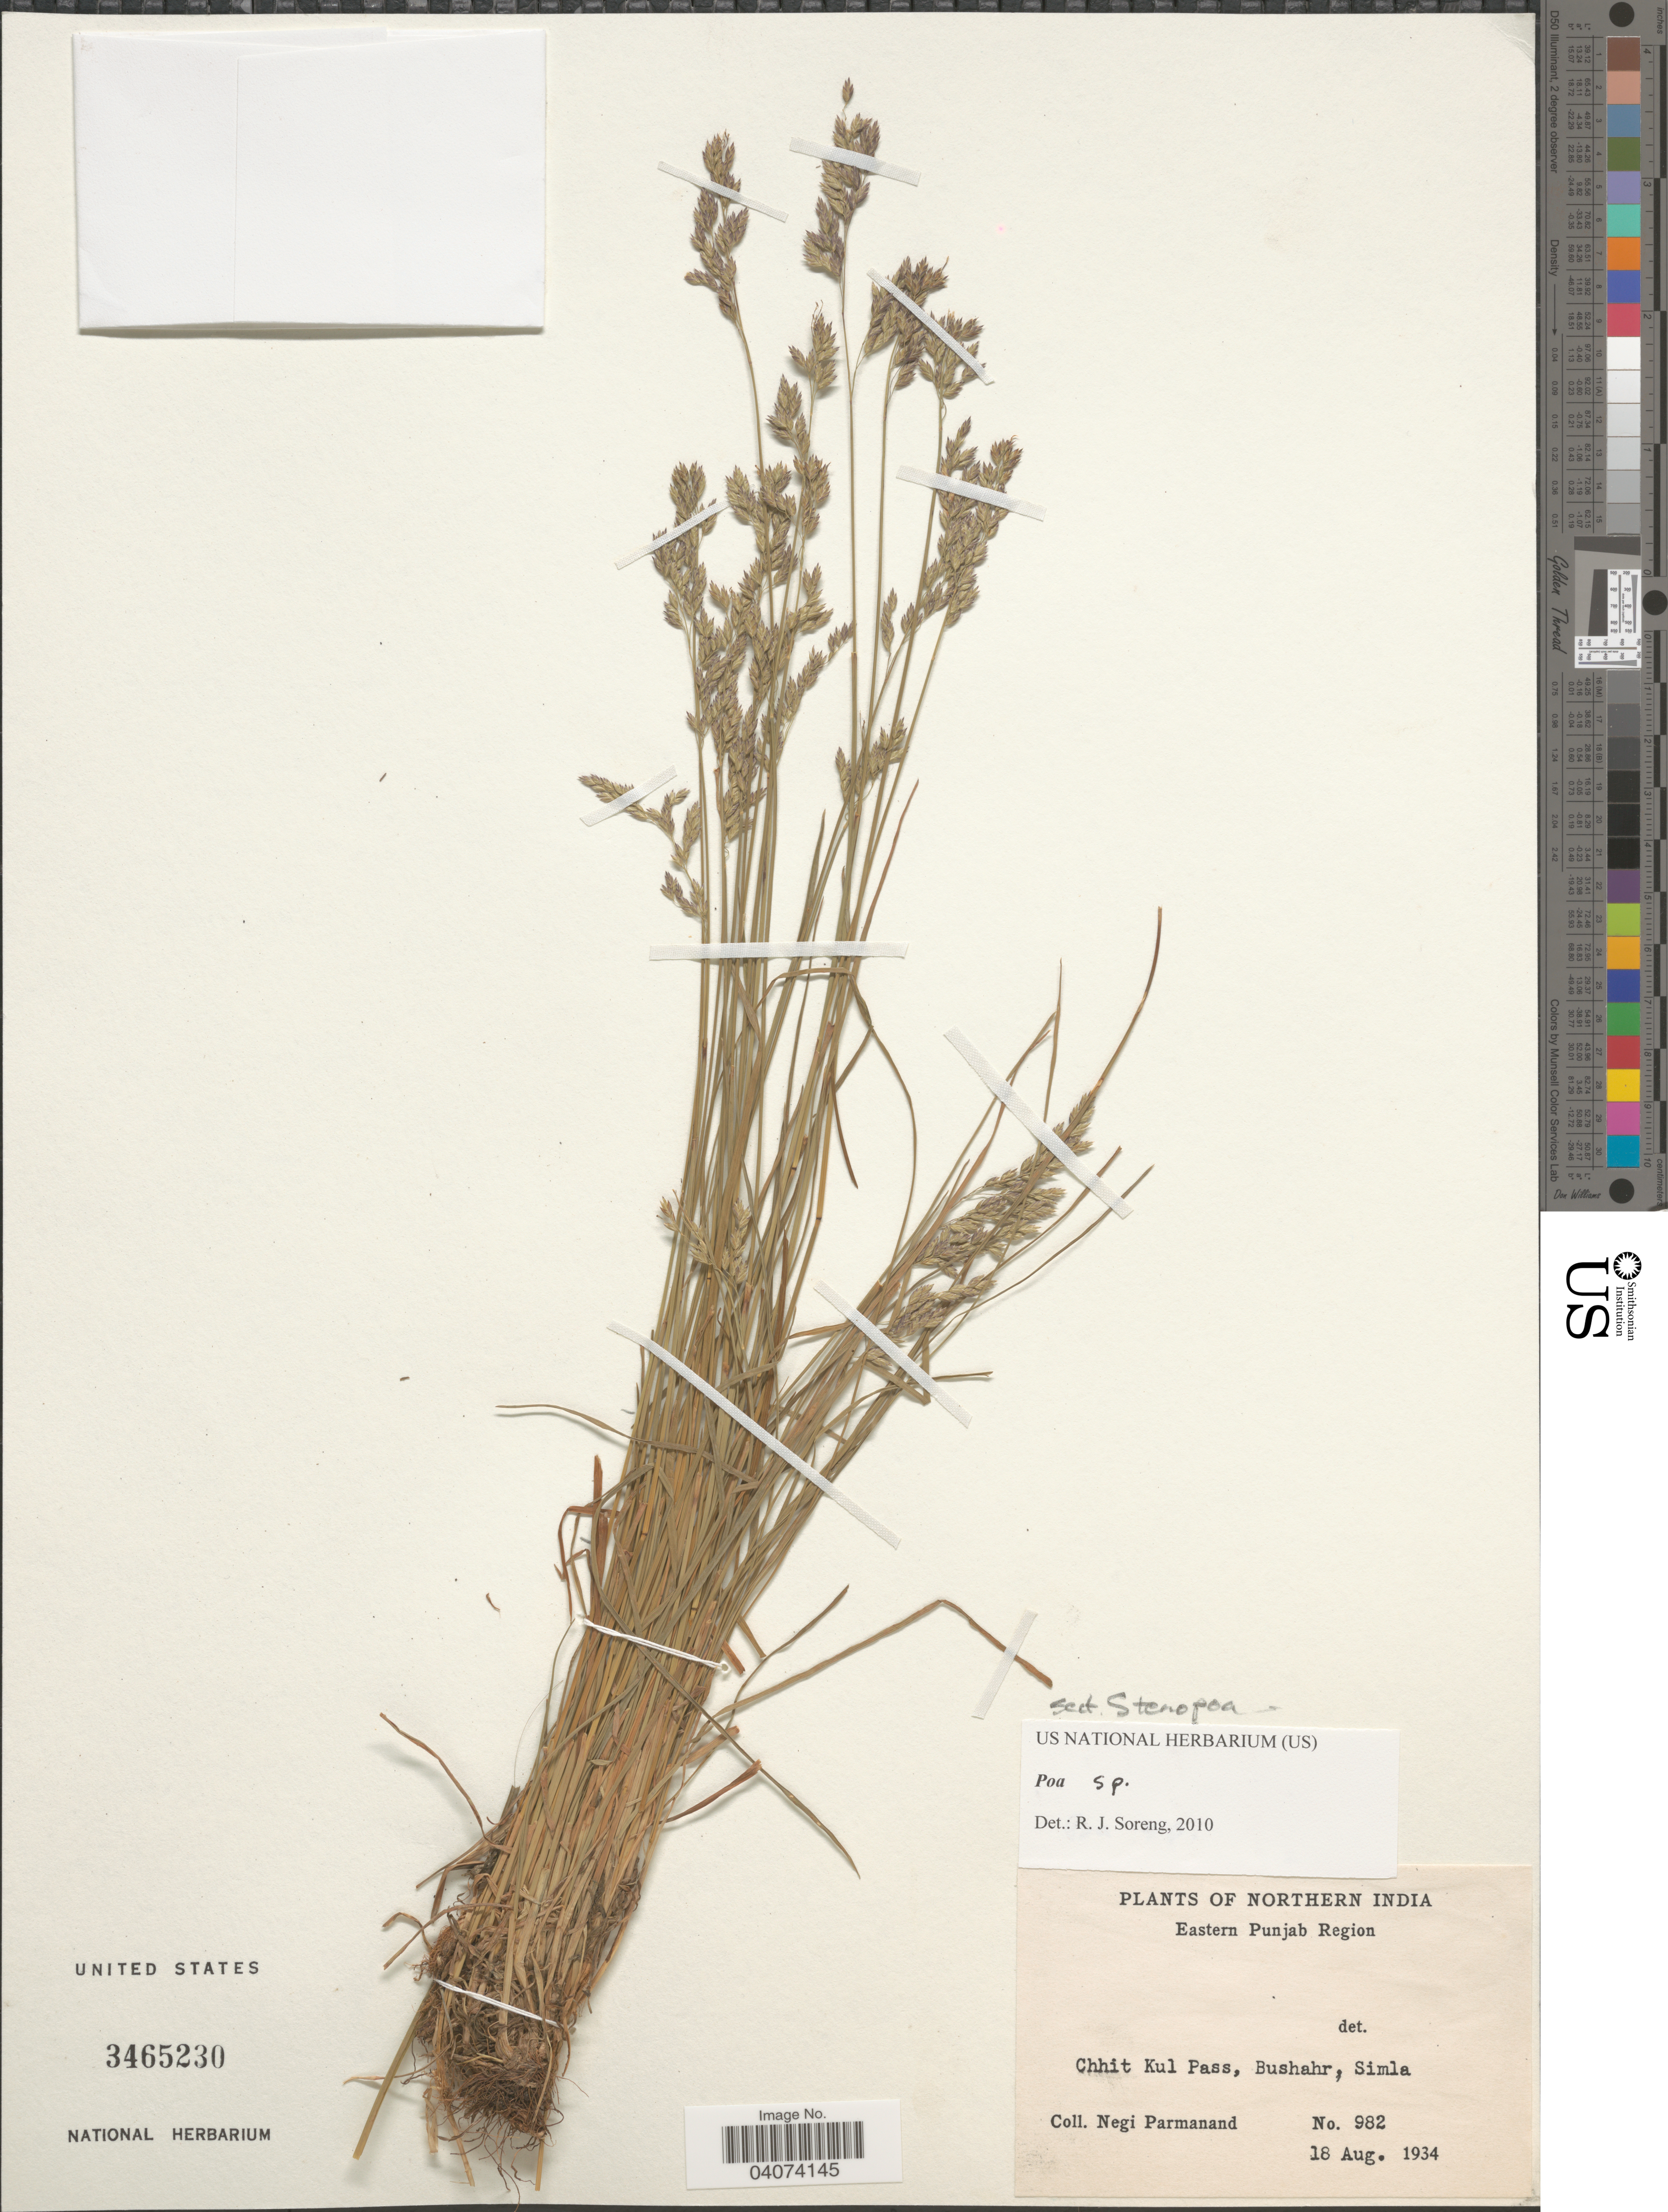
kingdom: Plantae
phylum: Tracheophyta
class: Liliopsida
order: Poales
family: Poaceae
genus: Poa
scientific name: Poa sp.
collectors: N. Parmanand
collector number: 982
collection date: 1934-08-18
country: India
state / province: Himachal Pradesh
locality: Northern India. Eastern Punjab Region. Chhit Kul Pass, Bushahr, Simla.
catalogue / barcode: US 3465230